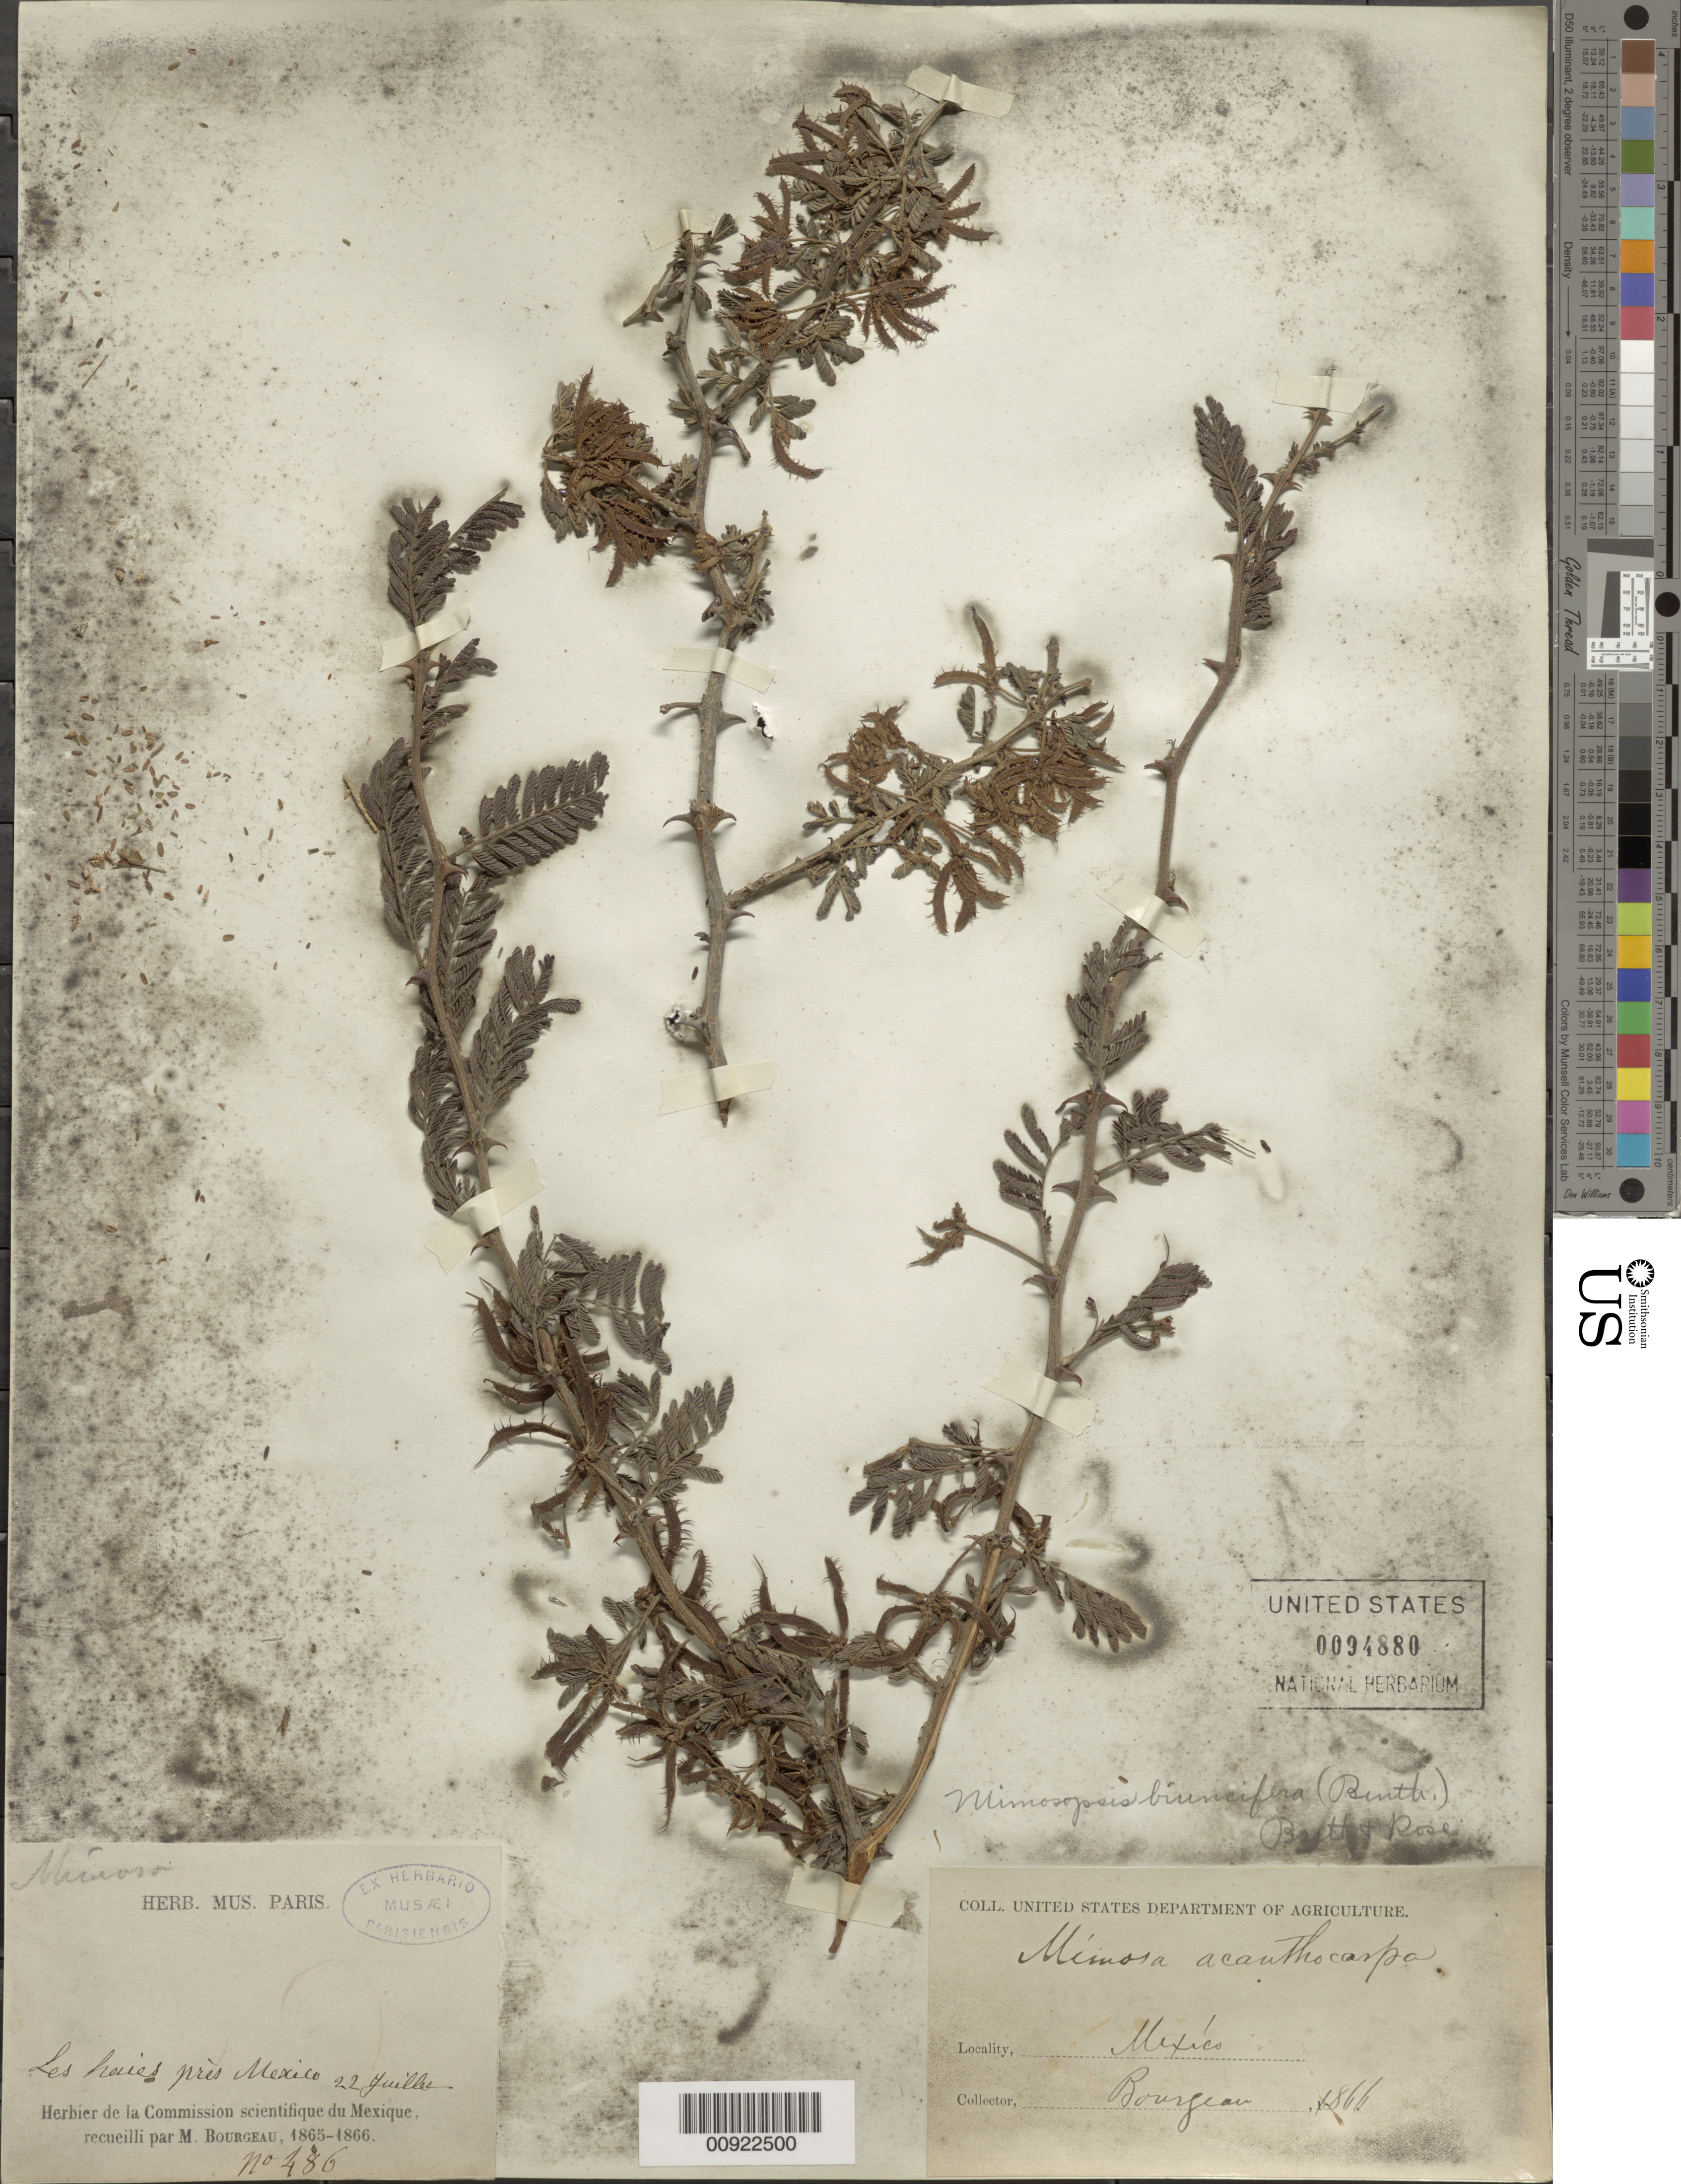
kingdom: Plantae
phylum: Tracheophyta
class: Magnoliopsida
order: Fabales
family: Fabaceae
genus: Mimosa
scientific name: Mimosa biuncifera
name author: Benth.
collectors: E. Bourgeau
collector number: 486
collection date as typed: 22 Jul 1866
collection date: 1866-07-22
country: Mexico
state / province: México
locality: Les haies près Mexico.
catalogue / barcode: US 94880